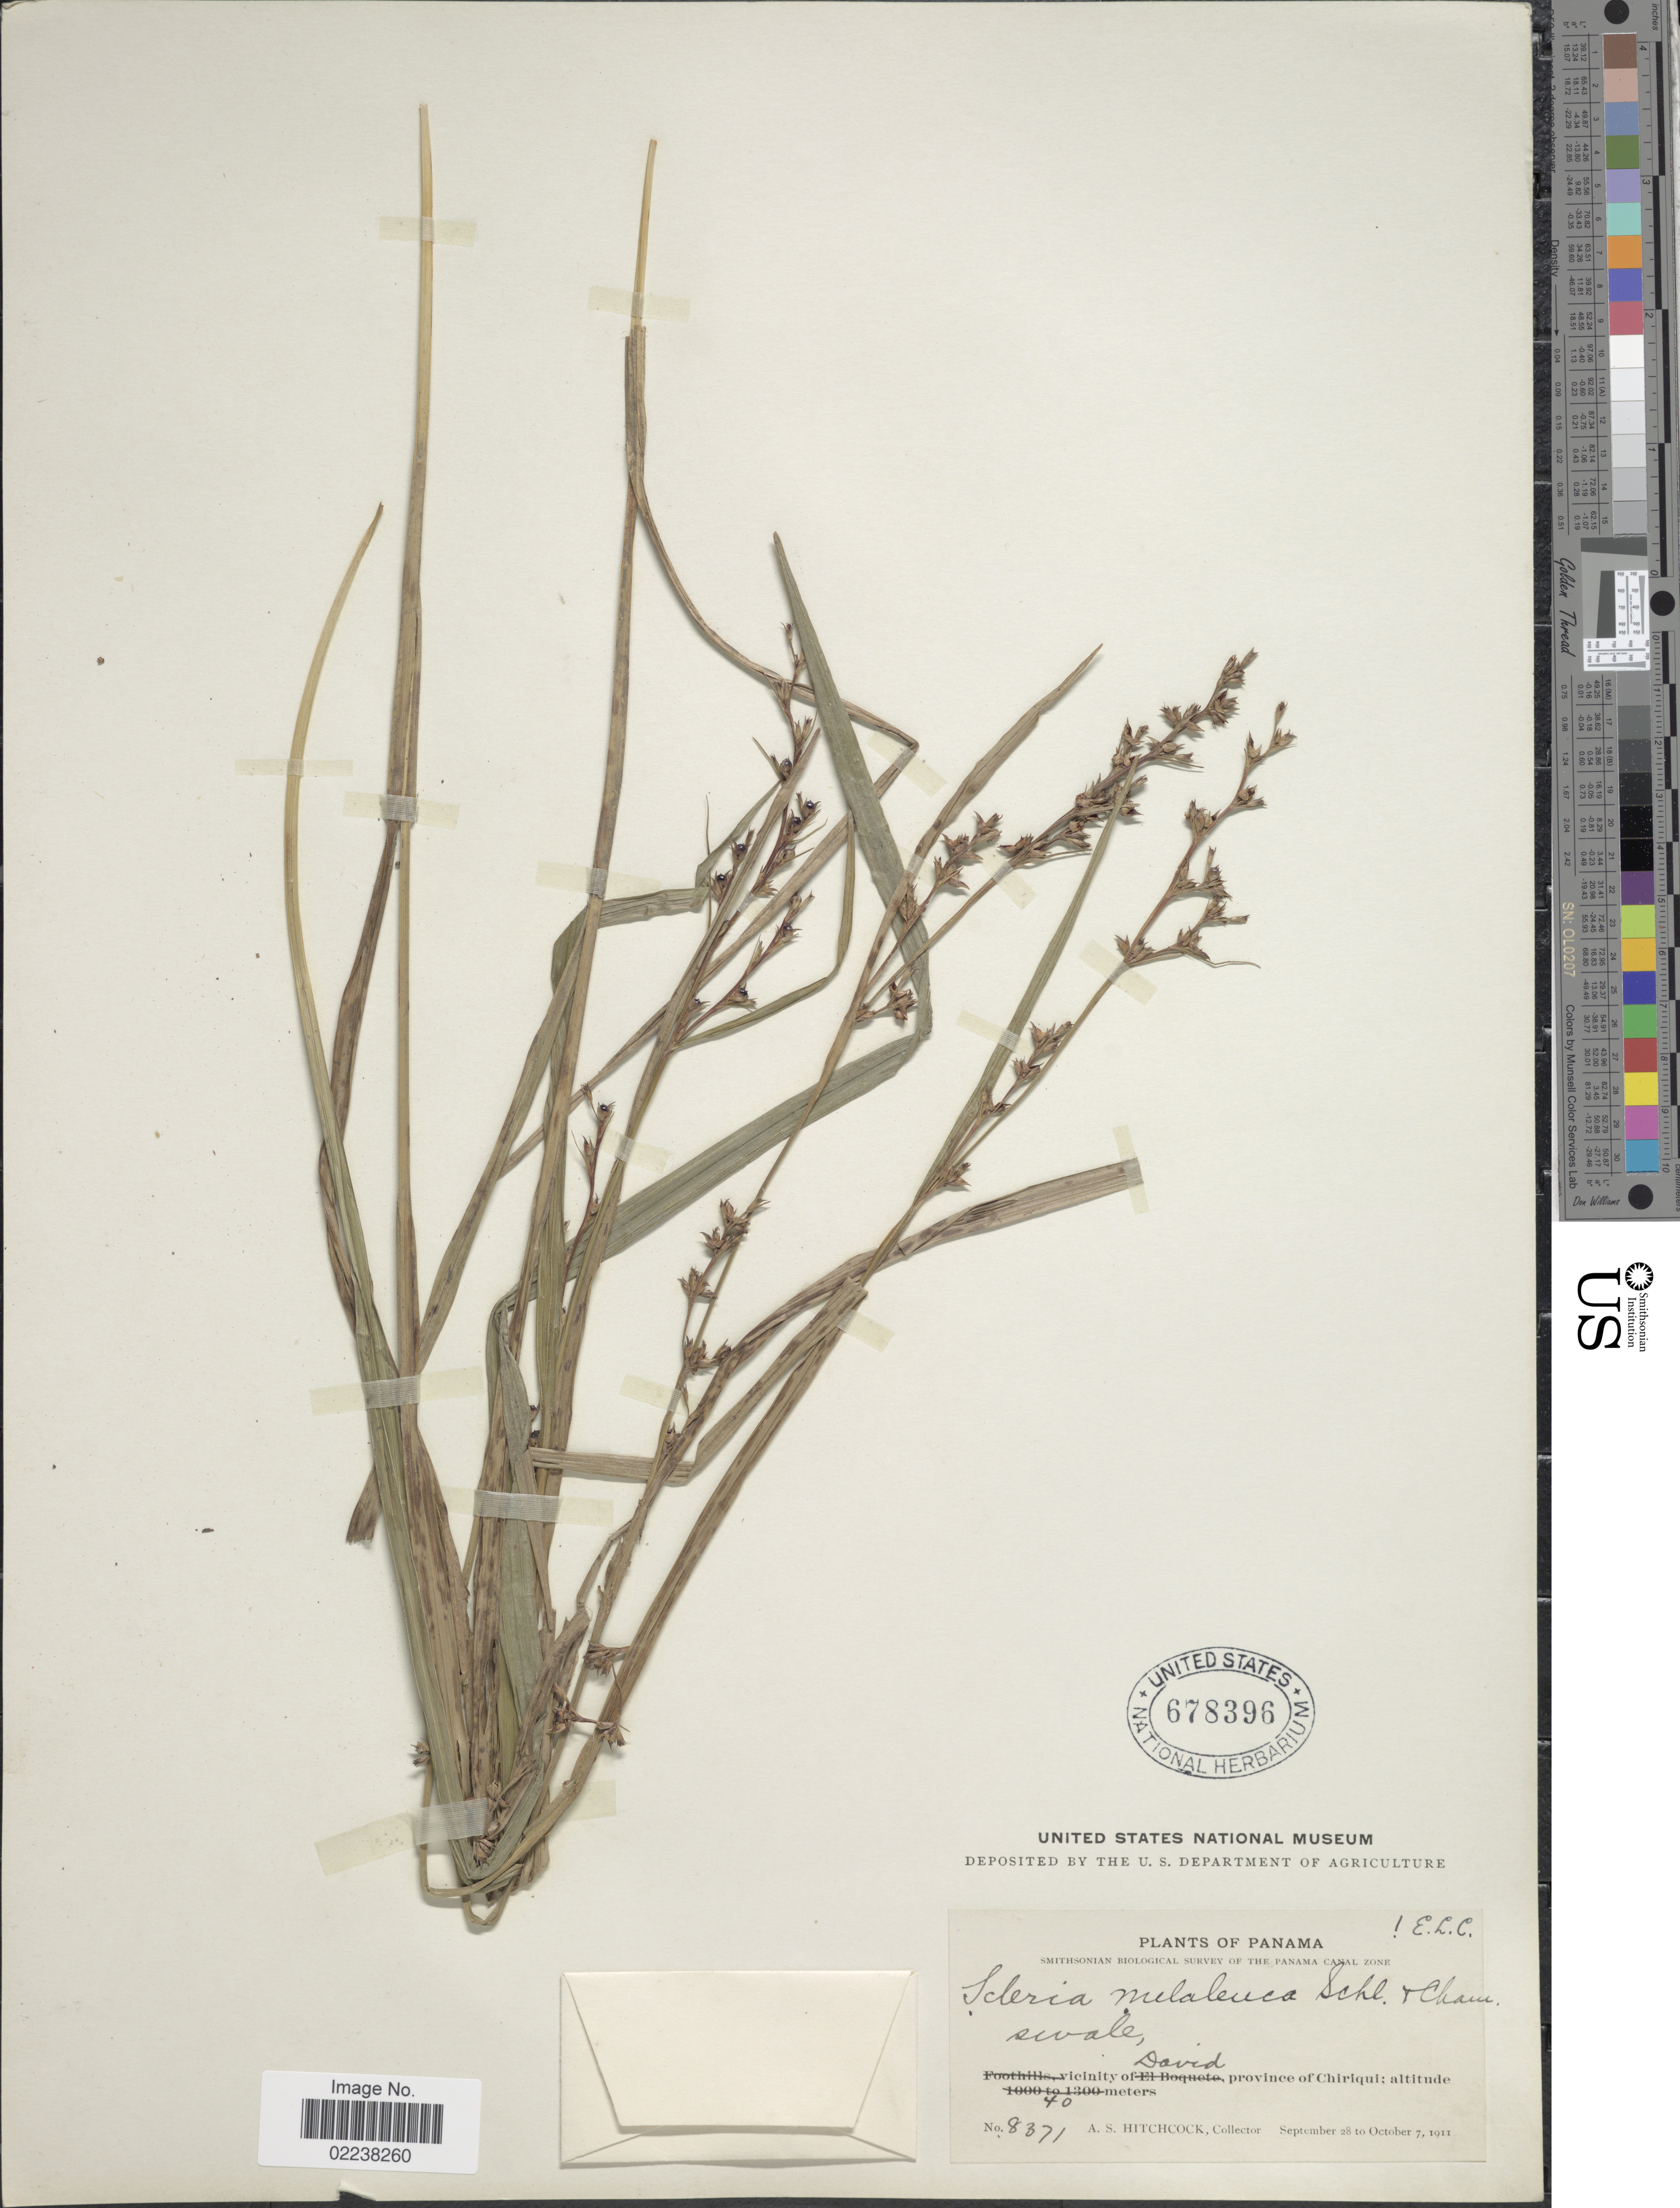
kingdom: Plantae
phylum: Tracheophyta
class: Liliopsida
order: Poales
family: Cyperaceae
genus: Scleria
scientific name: Scleria gaertneri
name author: Raddi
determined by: Strong, Mark T., (BOT), Smithsonian Institution - National Museum of Natural History (UNITED STATES)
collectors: A. S. Hitchcock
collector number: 8371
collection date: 1911-09-28/1911-10-07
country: Panama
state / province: Chiriqui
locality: Vicinity David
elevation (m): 40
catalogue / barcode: US 678396